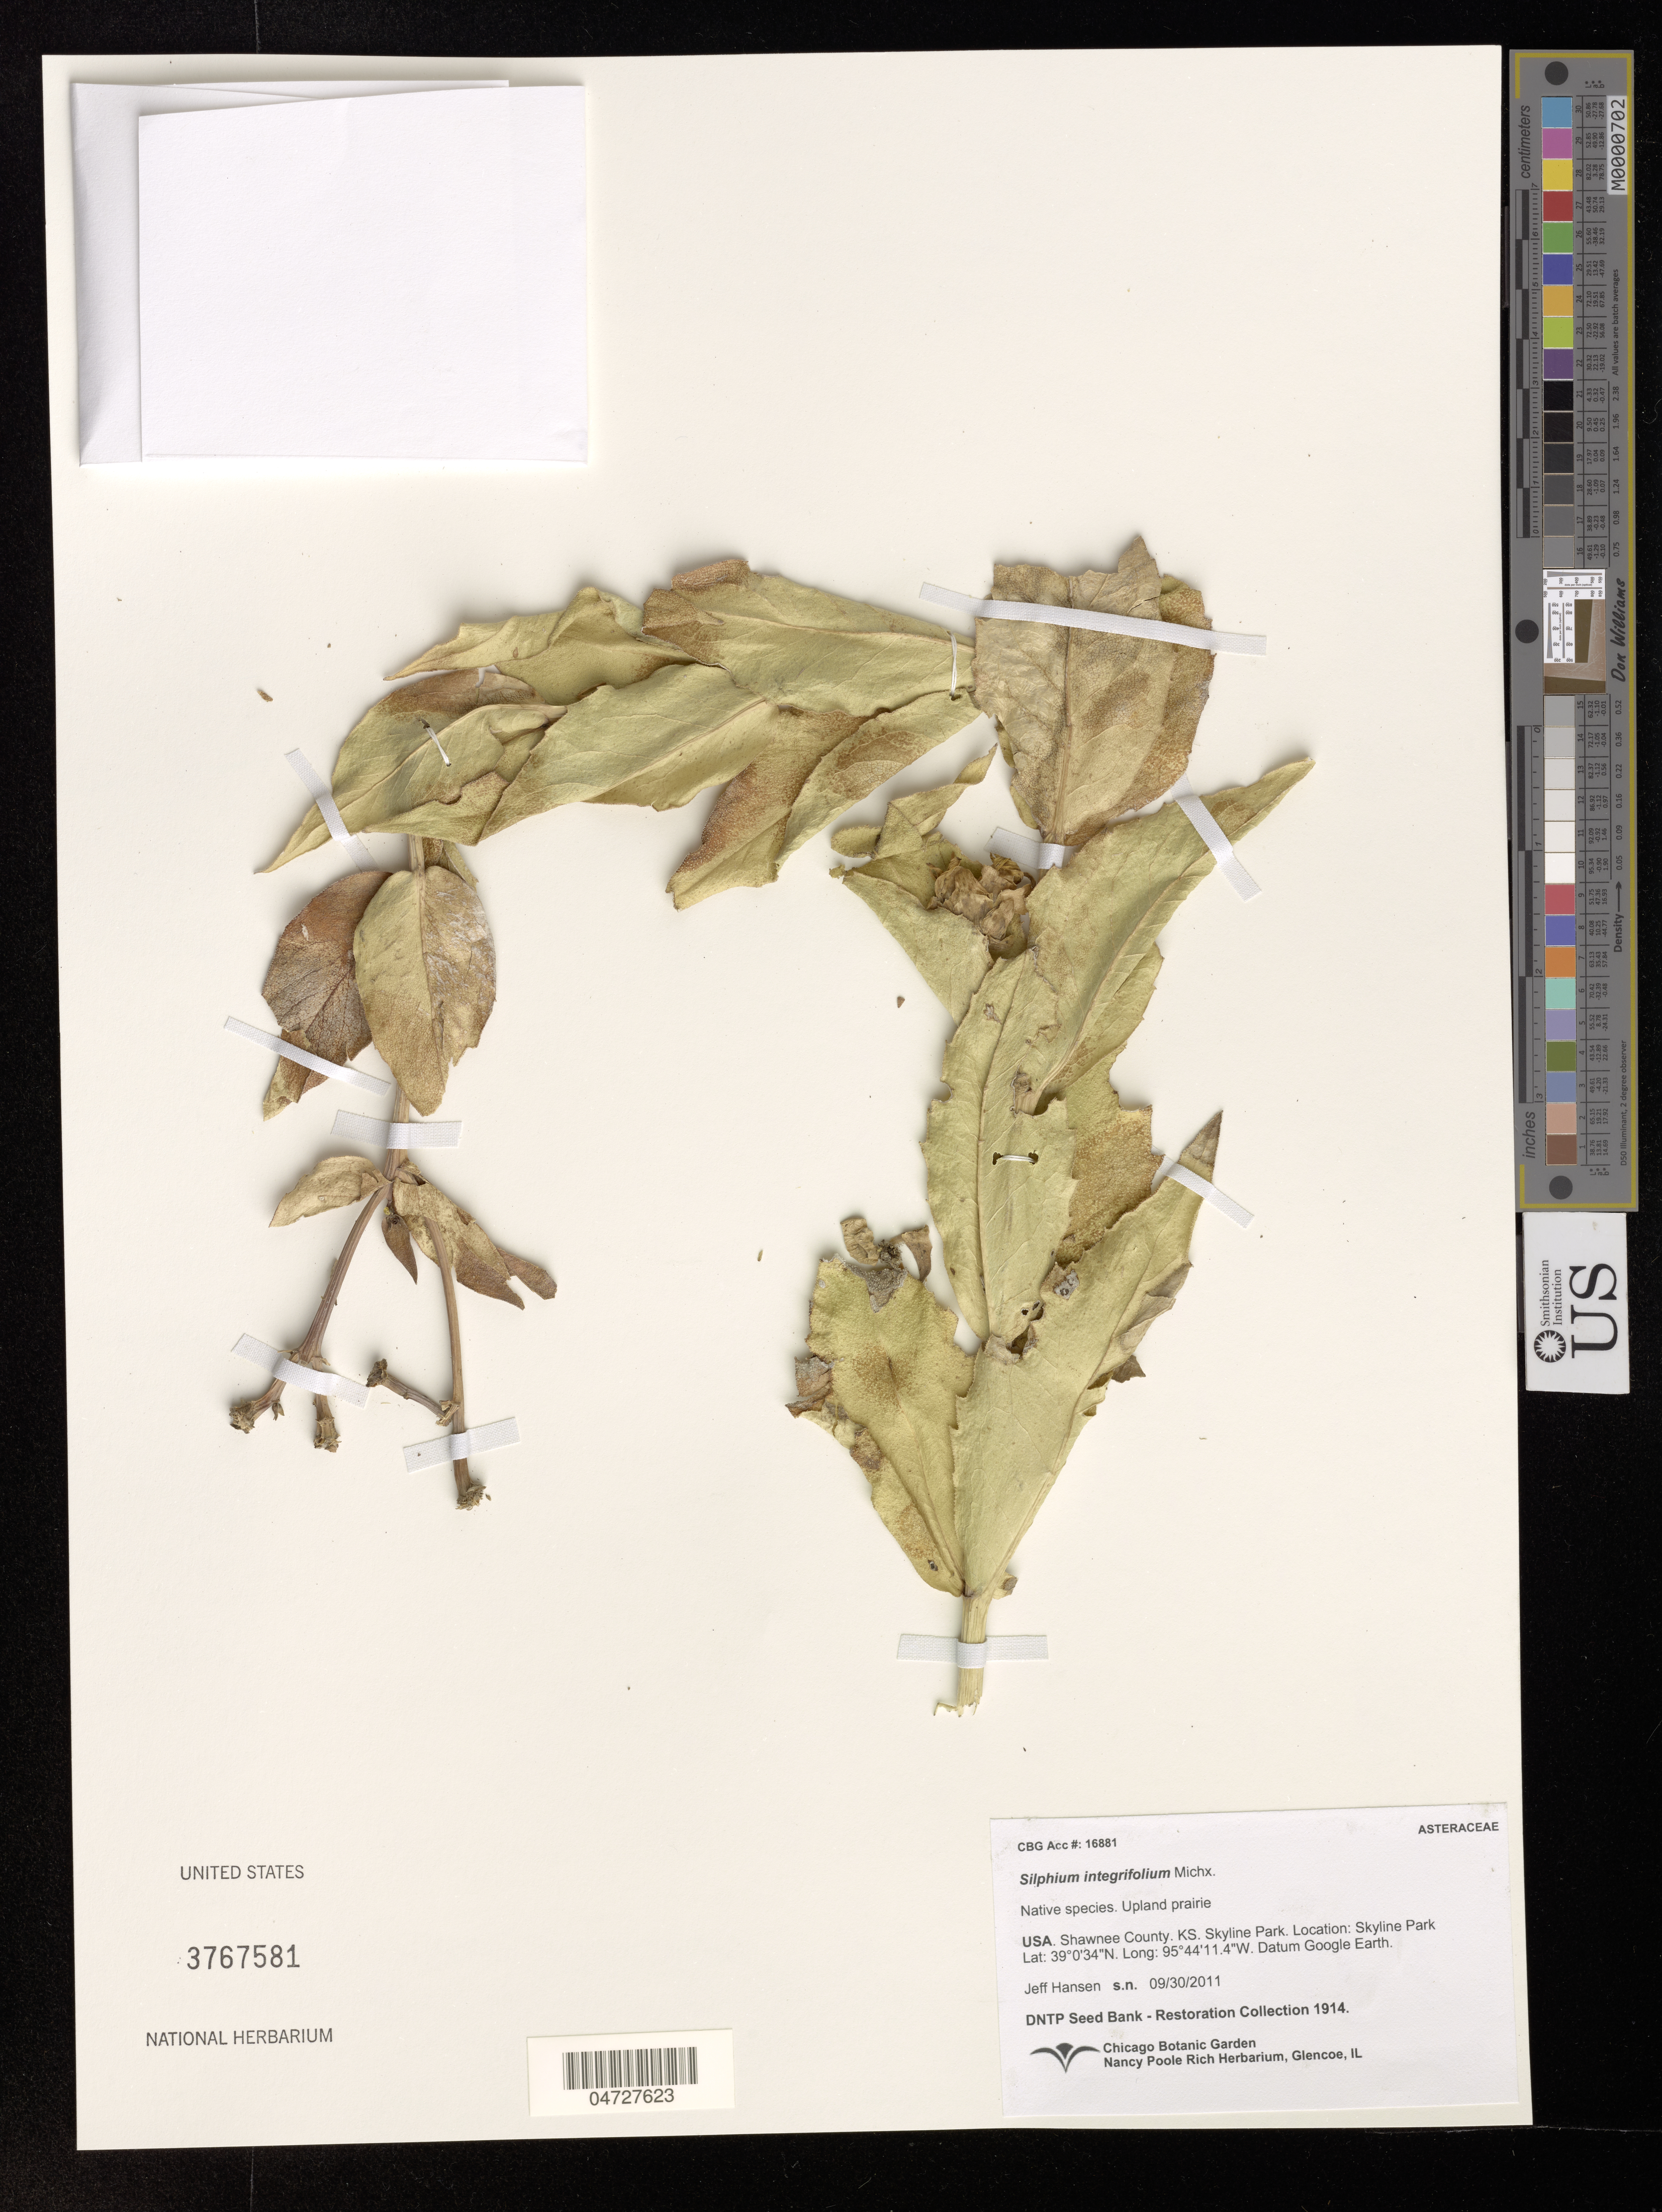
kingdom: Plantae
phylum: Tracheophyta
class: Magnoliopsida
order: Asterales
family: Asteraceae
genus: Silphium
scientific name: Silphium integrifolium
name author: Michx.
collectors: J. Hansen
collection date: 2011-09-30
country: United States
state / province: Kansas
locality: Shawnee County. Skyline Park.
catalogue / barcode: US 3767581